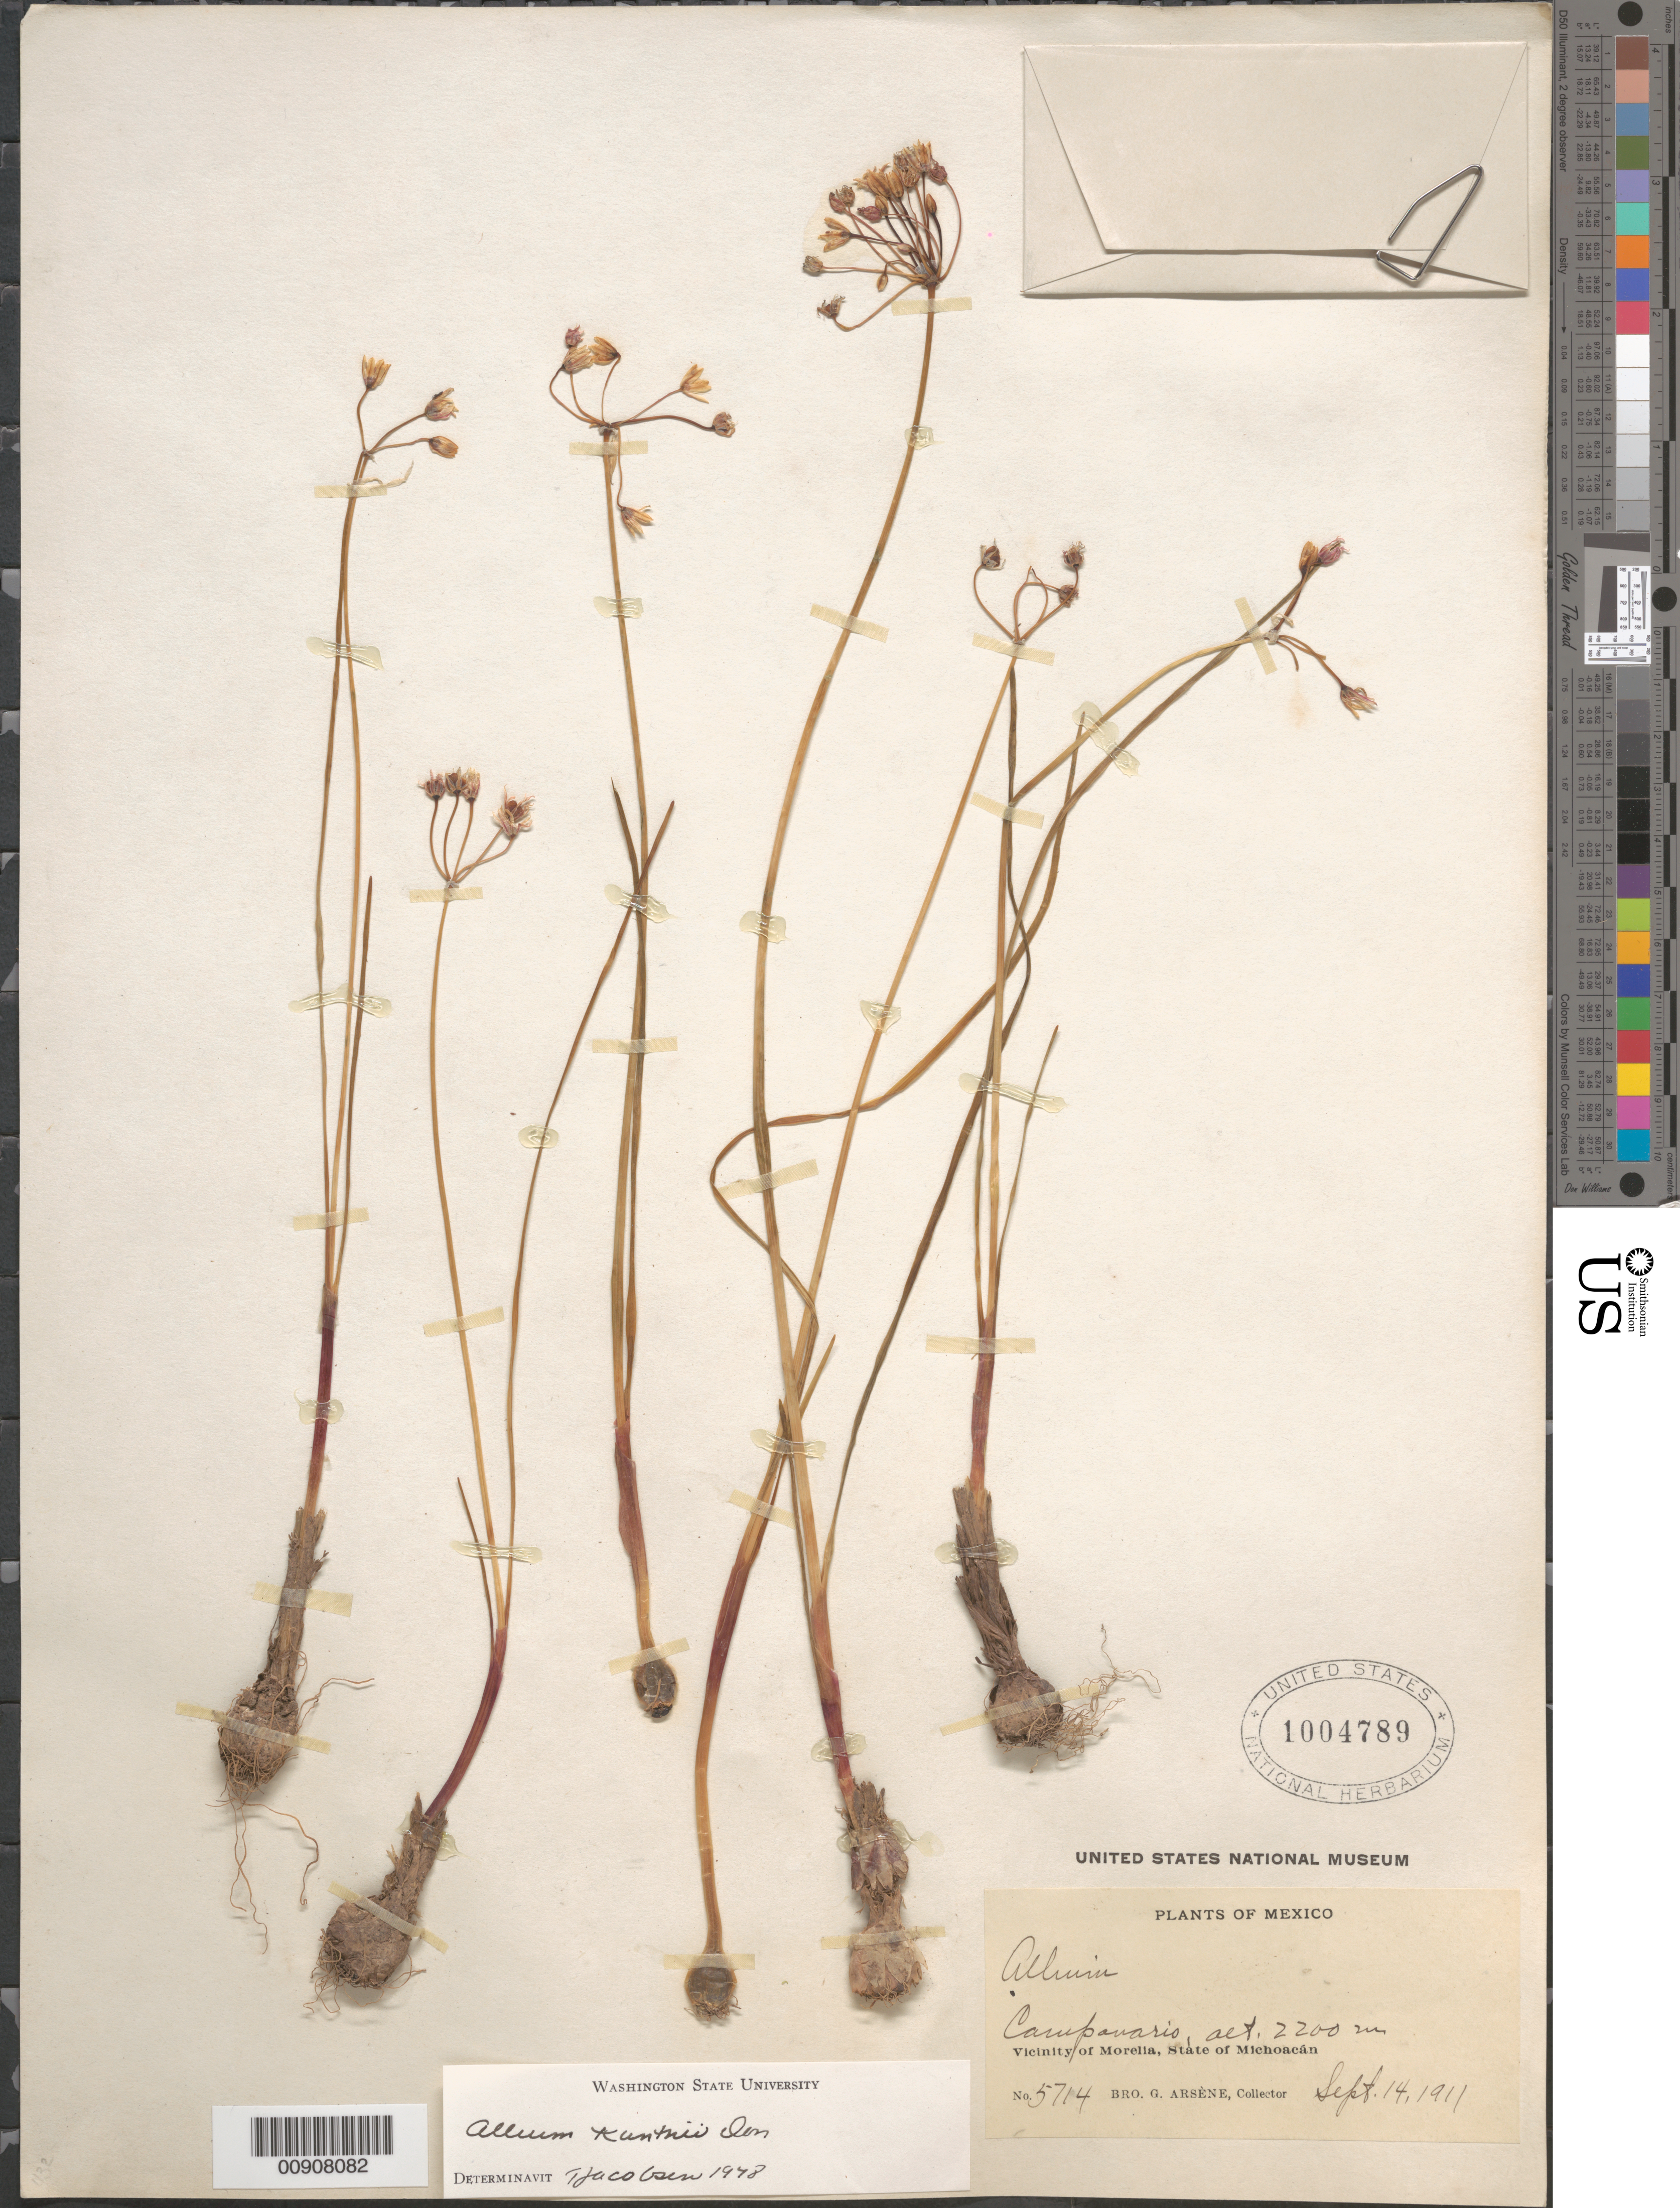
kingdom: Plantae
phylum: Tracheophyta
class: Liliopsida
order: Asparagales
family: Amaryllidaceae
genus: Allium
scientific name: Allium kunthii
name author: G. Don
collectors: Bro. G. Arsène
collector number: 5714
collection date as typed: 14 Sep 1911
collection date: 1911-09-14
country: Mexico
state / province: Michoacán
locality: Campanario. Vicinity of Morelia, State of Michoacán.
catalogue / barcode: US 1004789